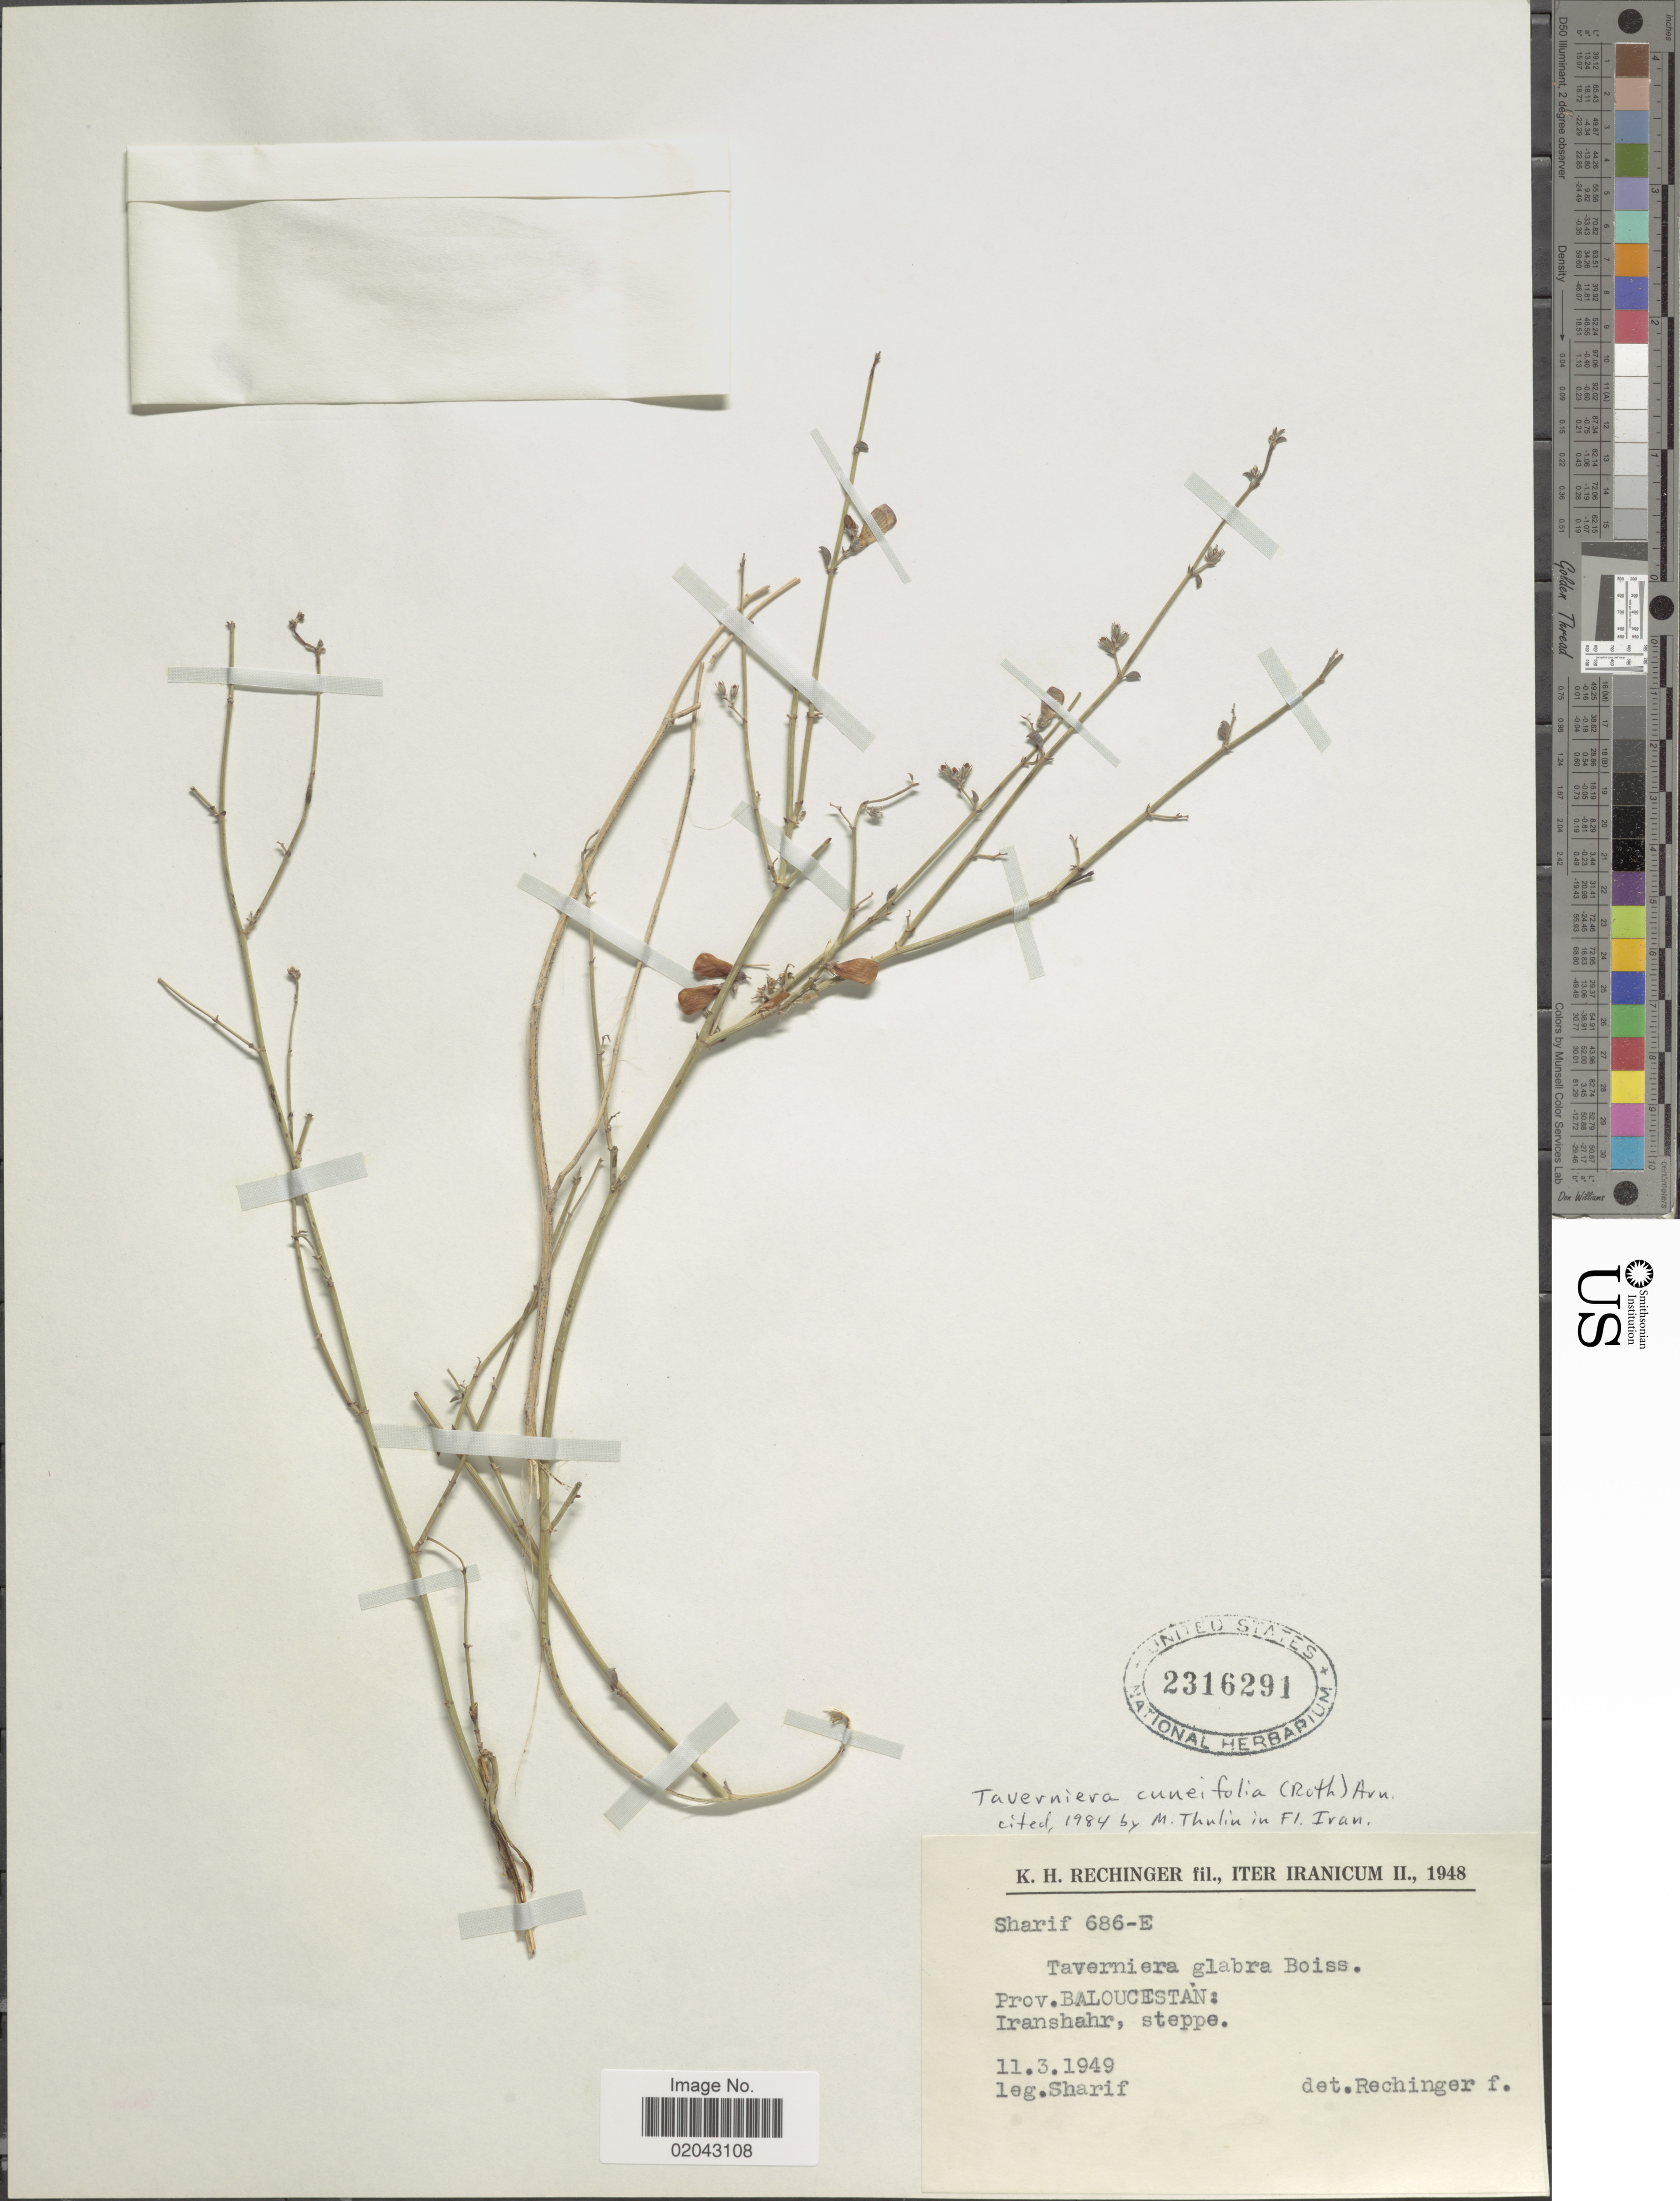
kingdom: Plantae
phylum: Tracheophyta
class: Magnoliopsida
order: Fabales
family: Fabaceae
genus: Taverniera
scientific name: Taverniera cuneifolia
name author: (Roth) Arn.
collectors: -. Sharif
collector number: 686E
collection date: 1949-03-11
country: Iran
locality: Prov. Baloucestan, Iranshahr, steppe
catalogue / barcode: US 2316291